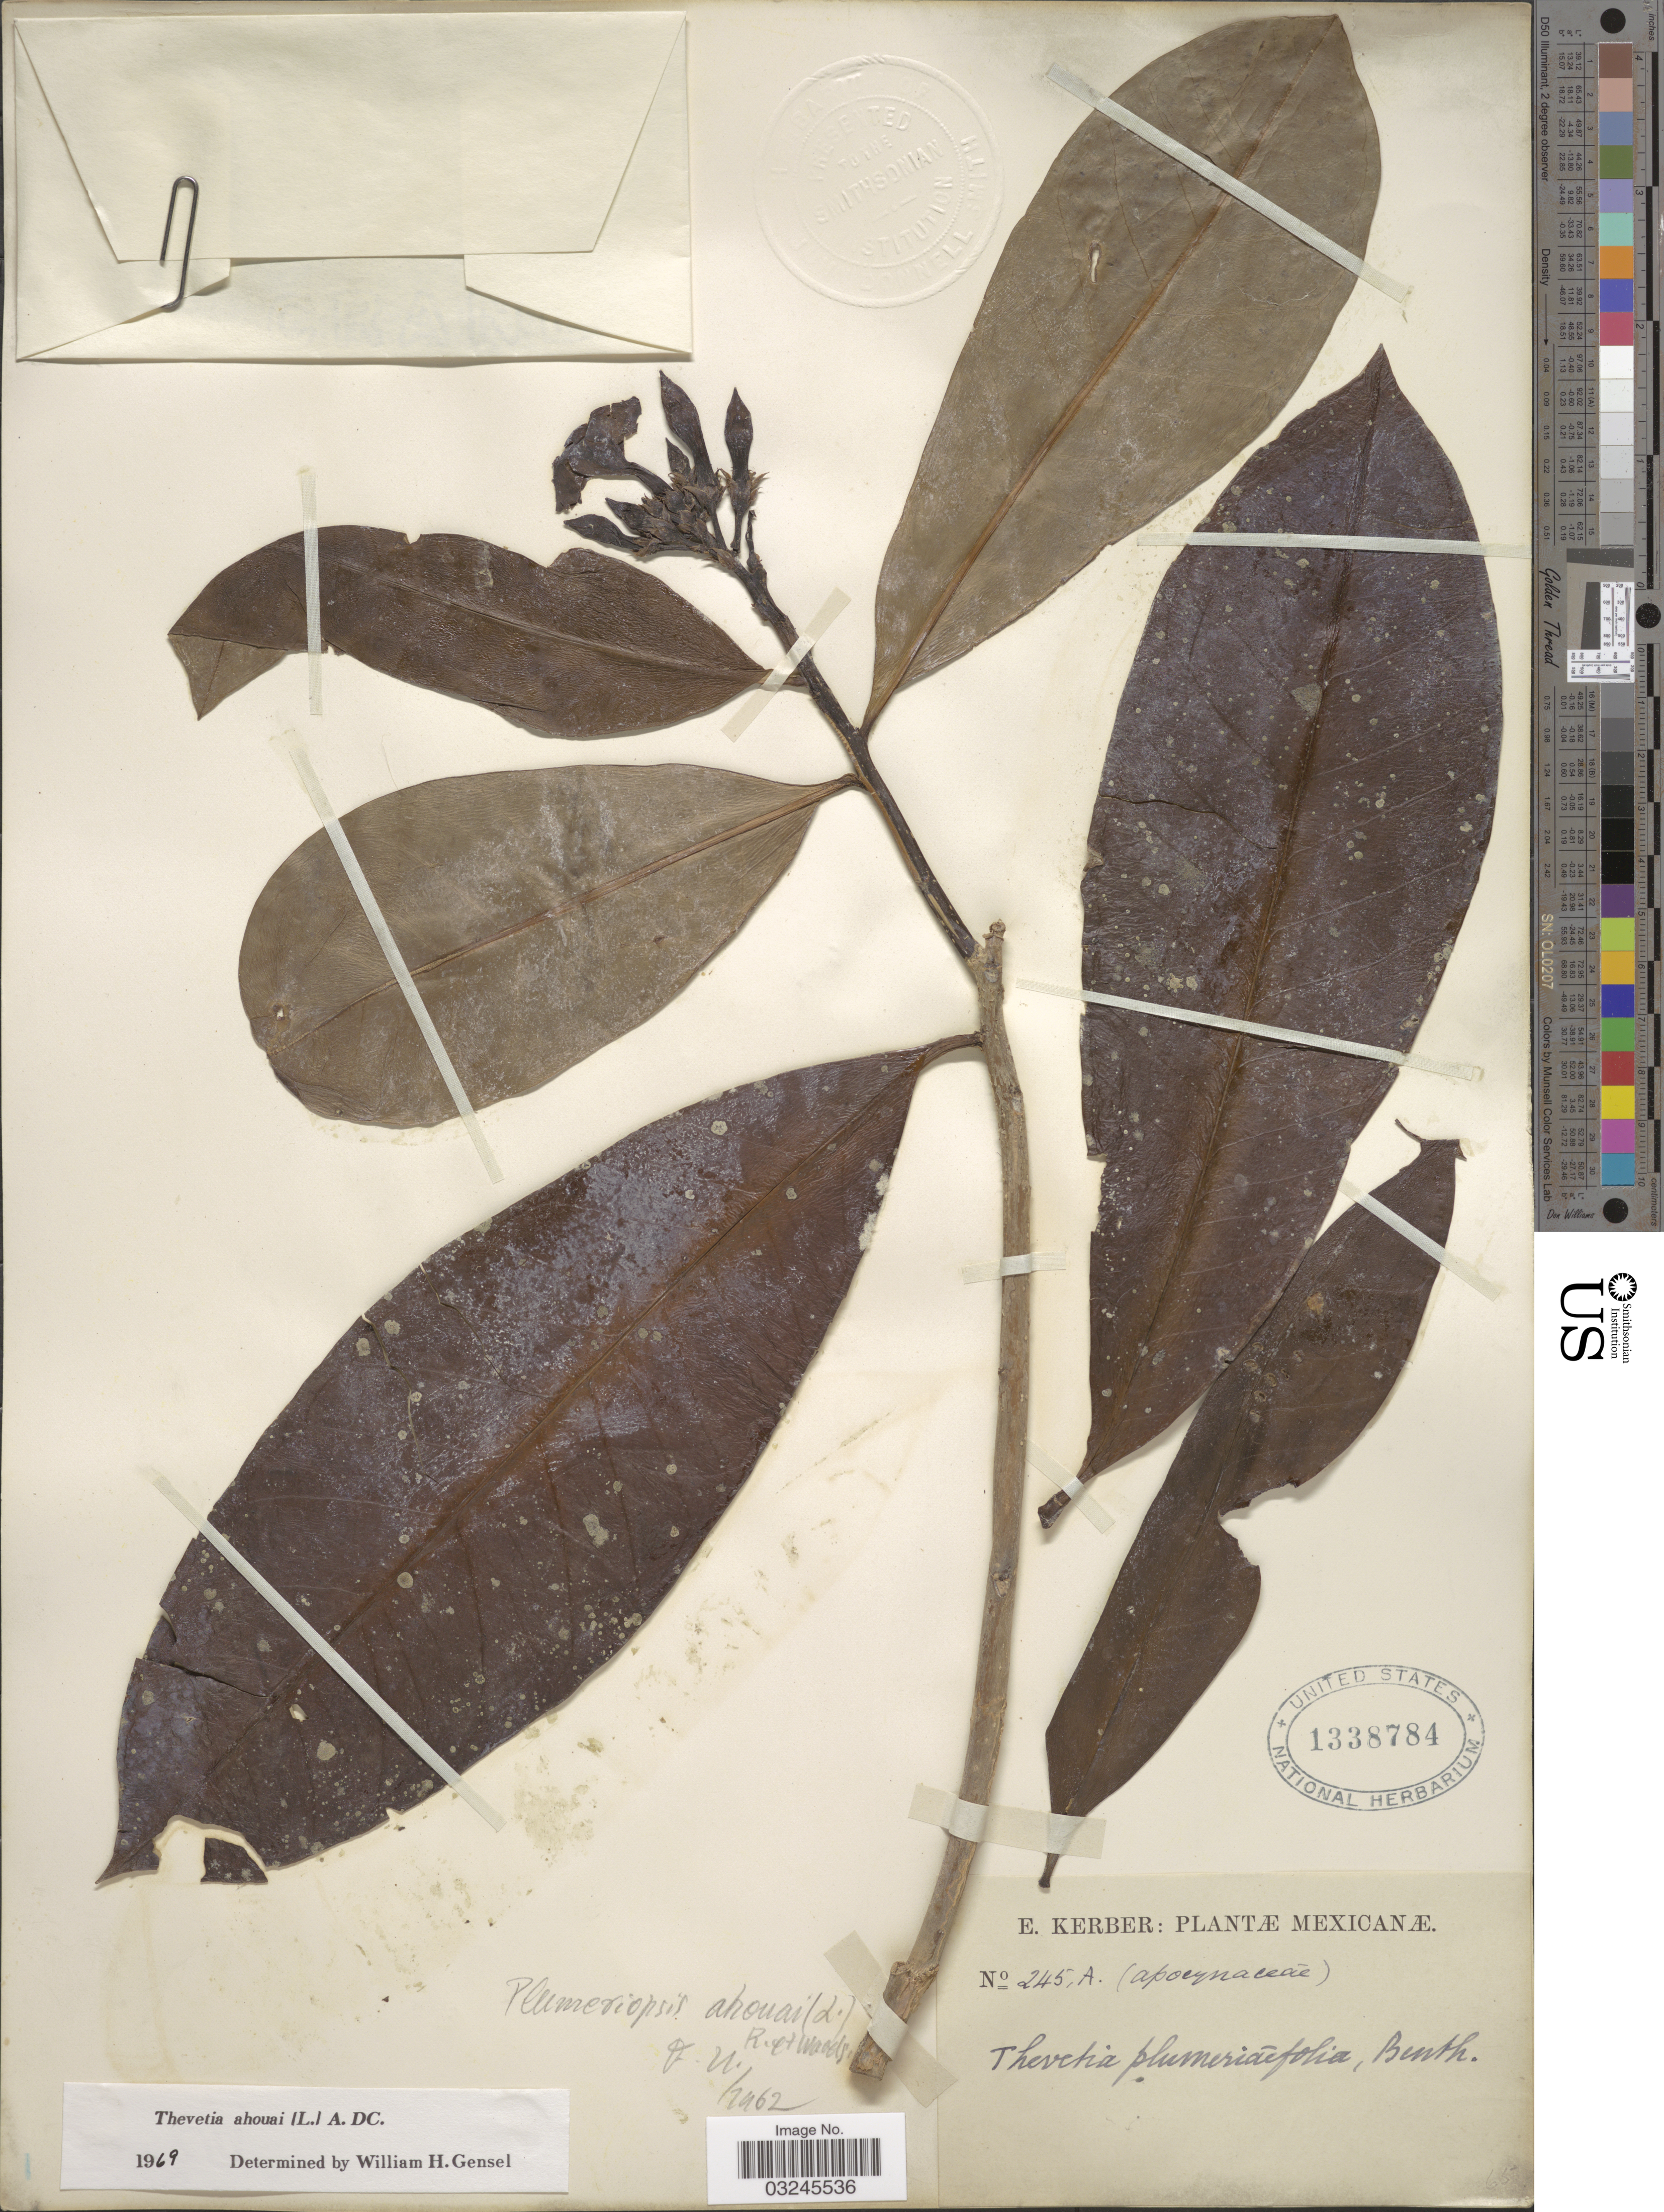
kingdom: Plantae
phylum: Tracheophyta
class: Magnoliopsida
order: Gentianales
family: Apocynaceae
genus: Thevetia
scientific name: Thevetia ahouai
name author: (L.) A. DC.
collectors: E. Kerber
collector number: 245A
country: Mexico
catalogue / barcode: US 1338784